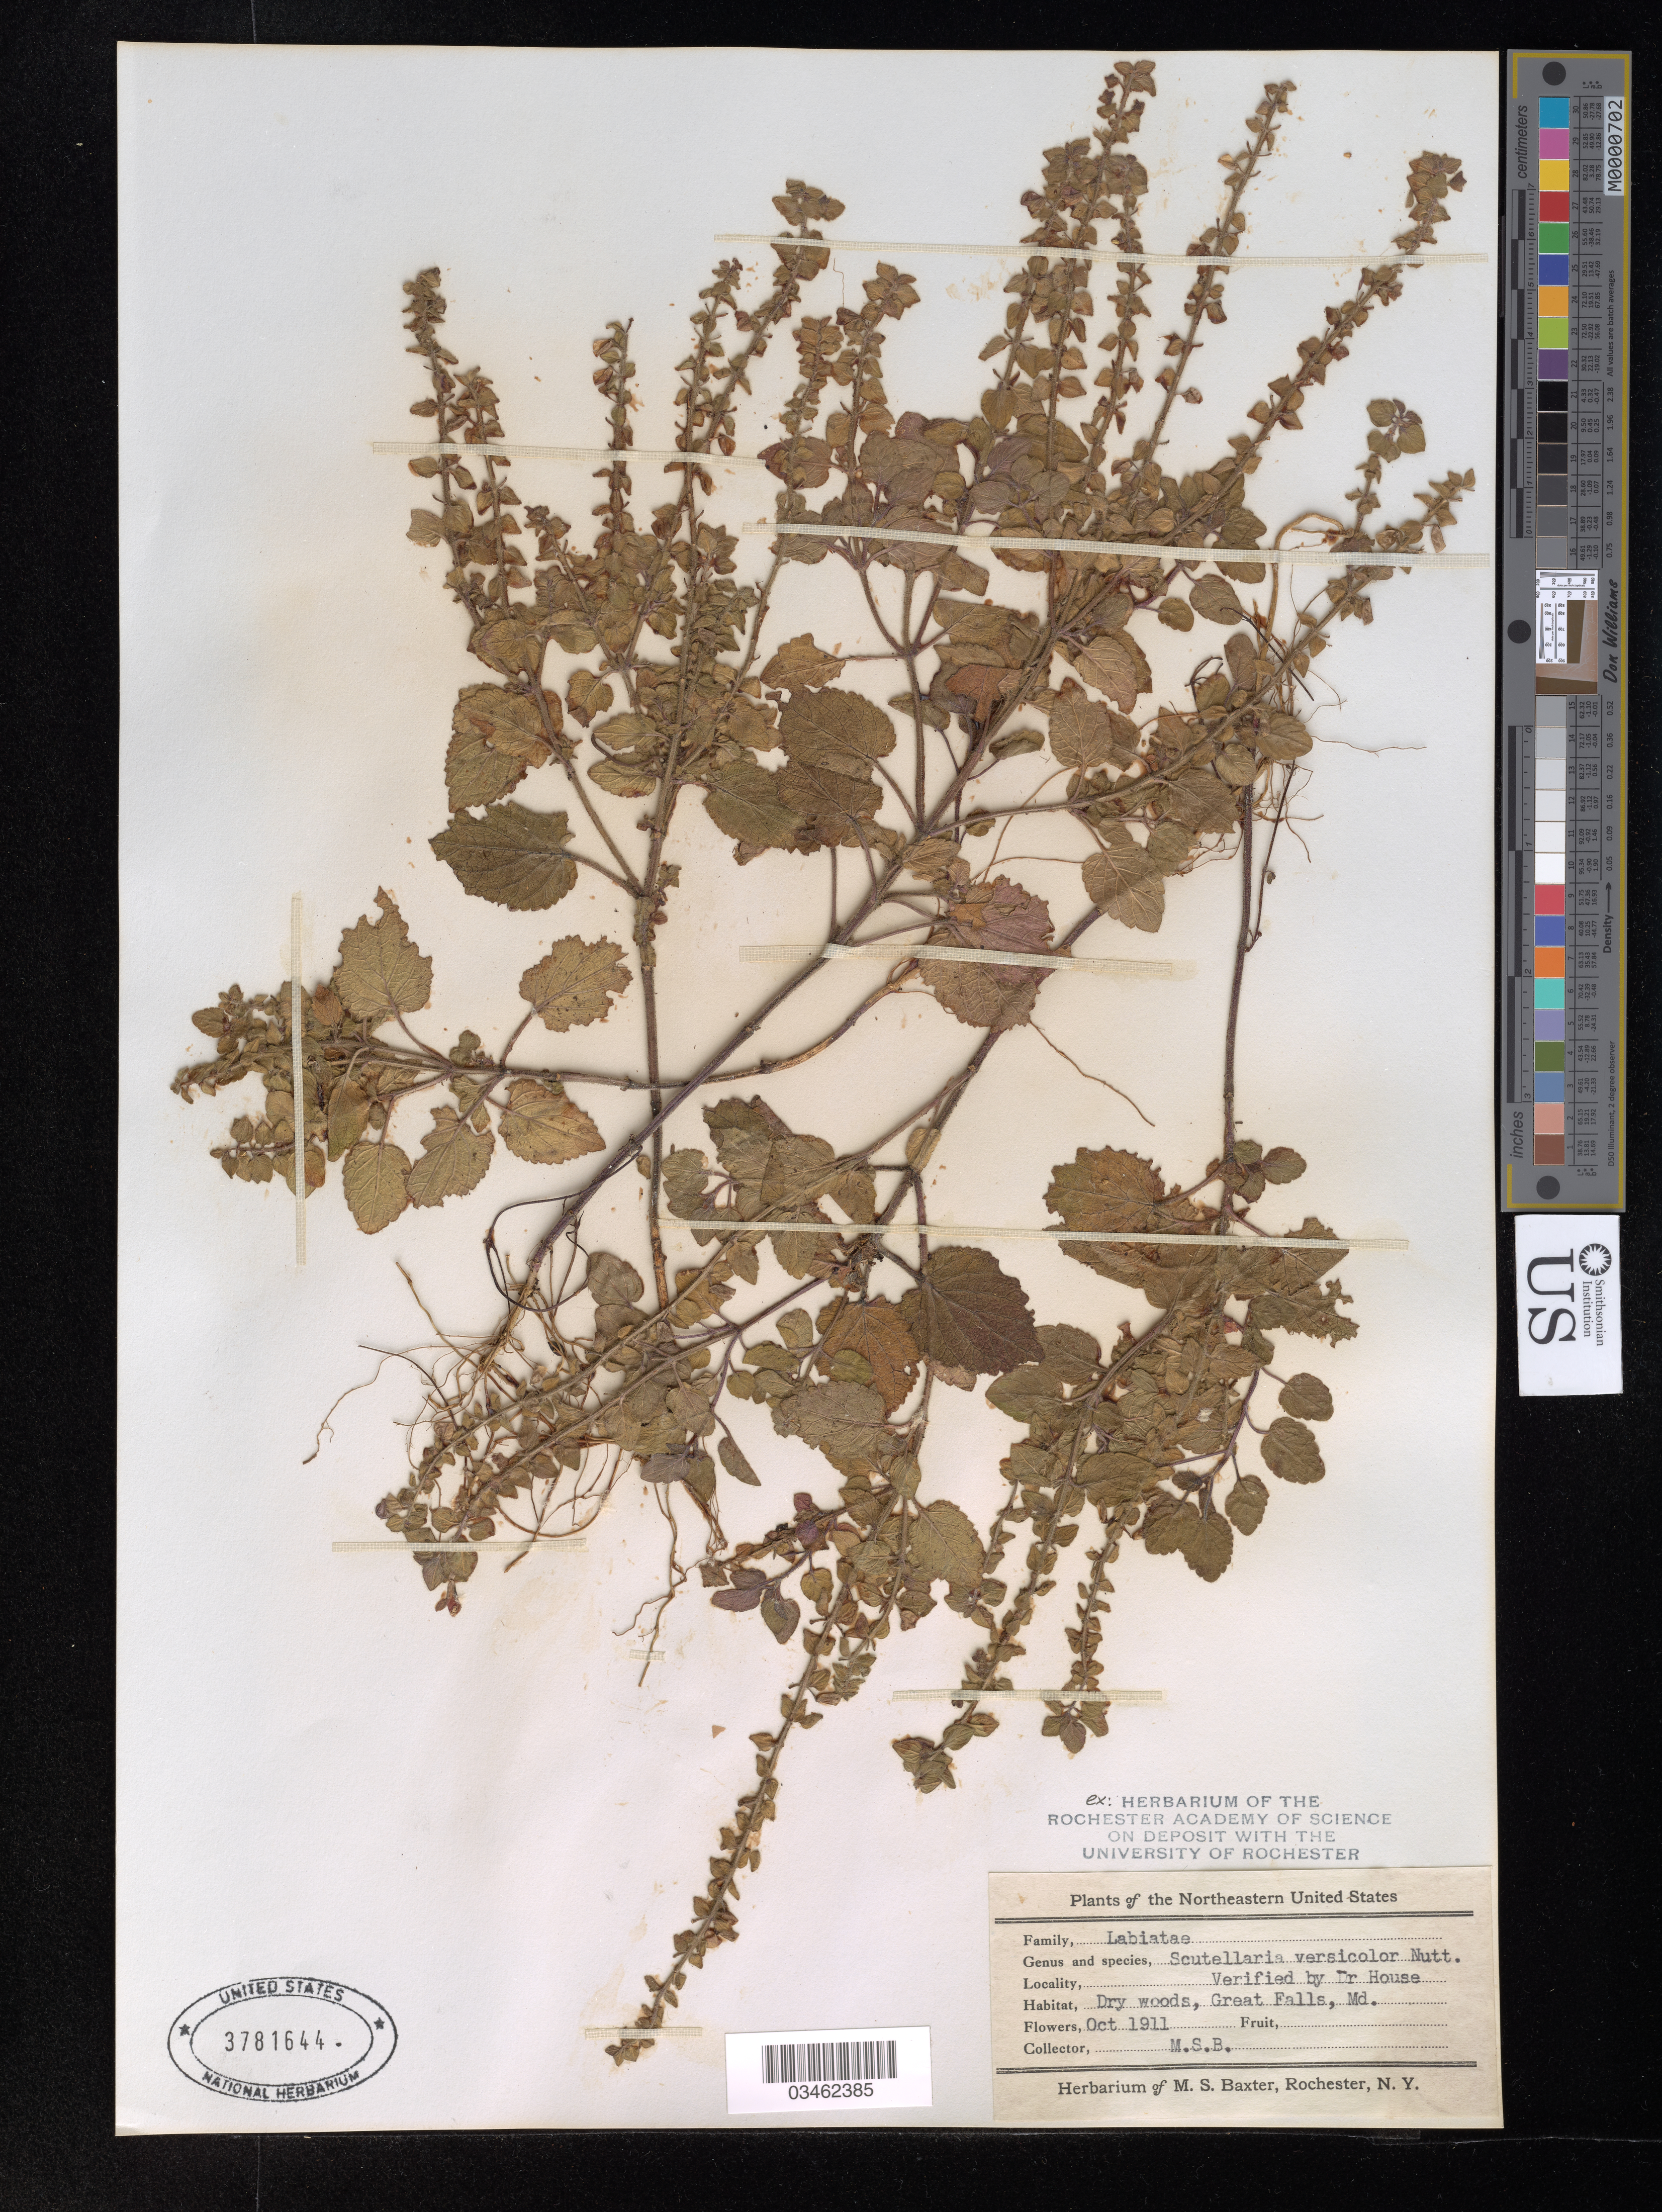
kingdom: Plantae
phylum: Tracheophyta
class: Magnoliopsida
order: Lamiales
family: Lamiaceae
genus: Scutellaria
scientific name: Scutellaria versicolor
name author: Nutt.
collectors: M. Baxter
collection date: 1911-10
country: United States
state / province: Maryland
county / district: Montgomery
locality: Great Falls.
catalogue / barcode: US 3781644